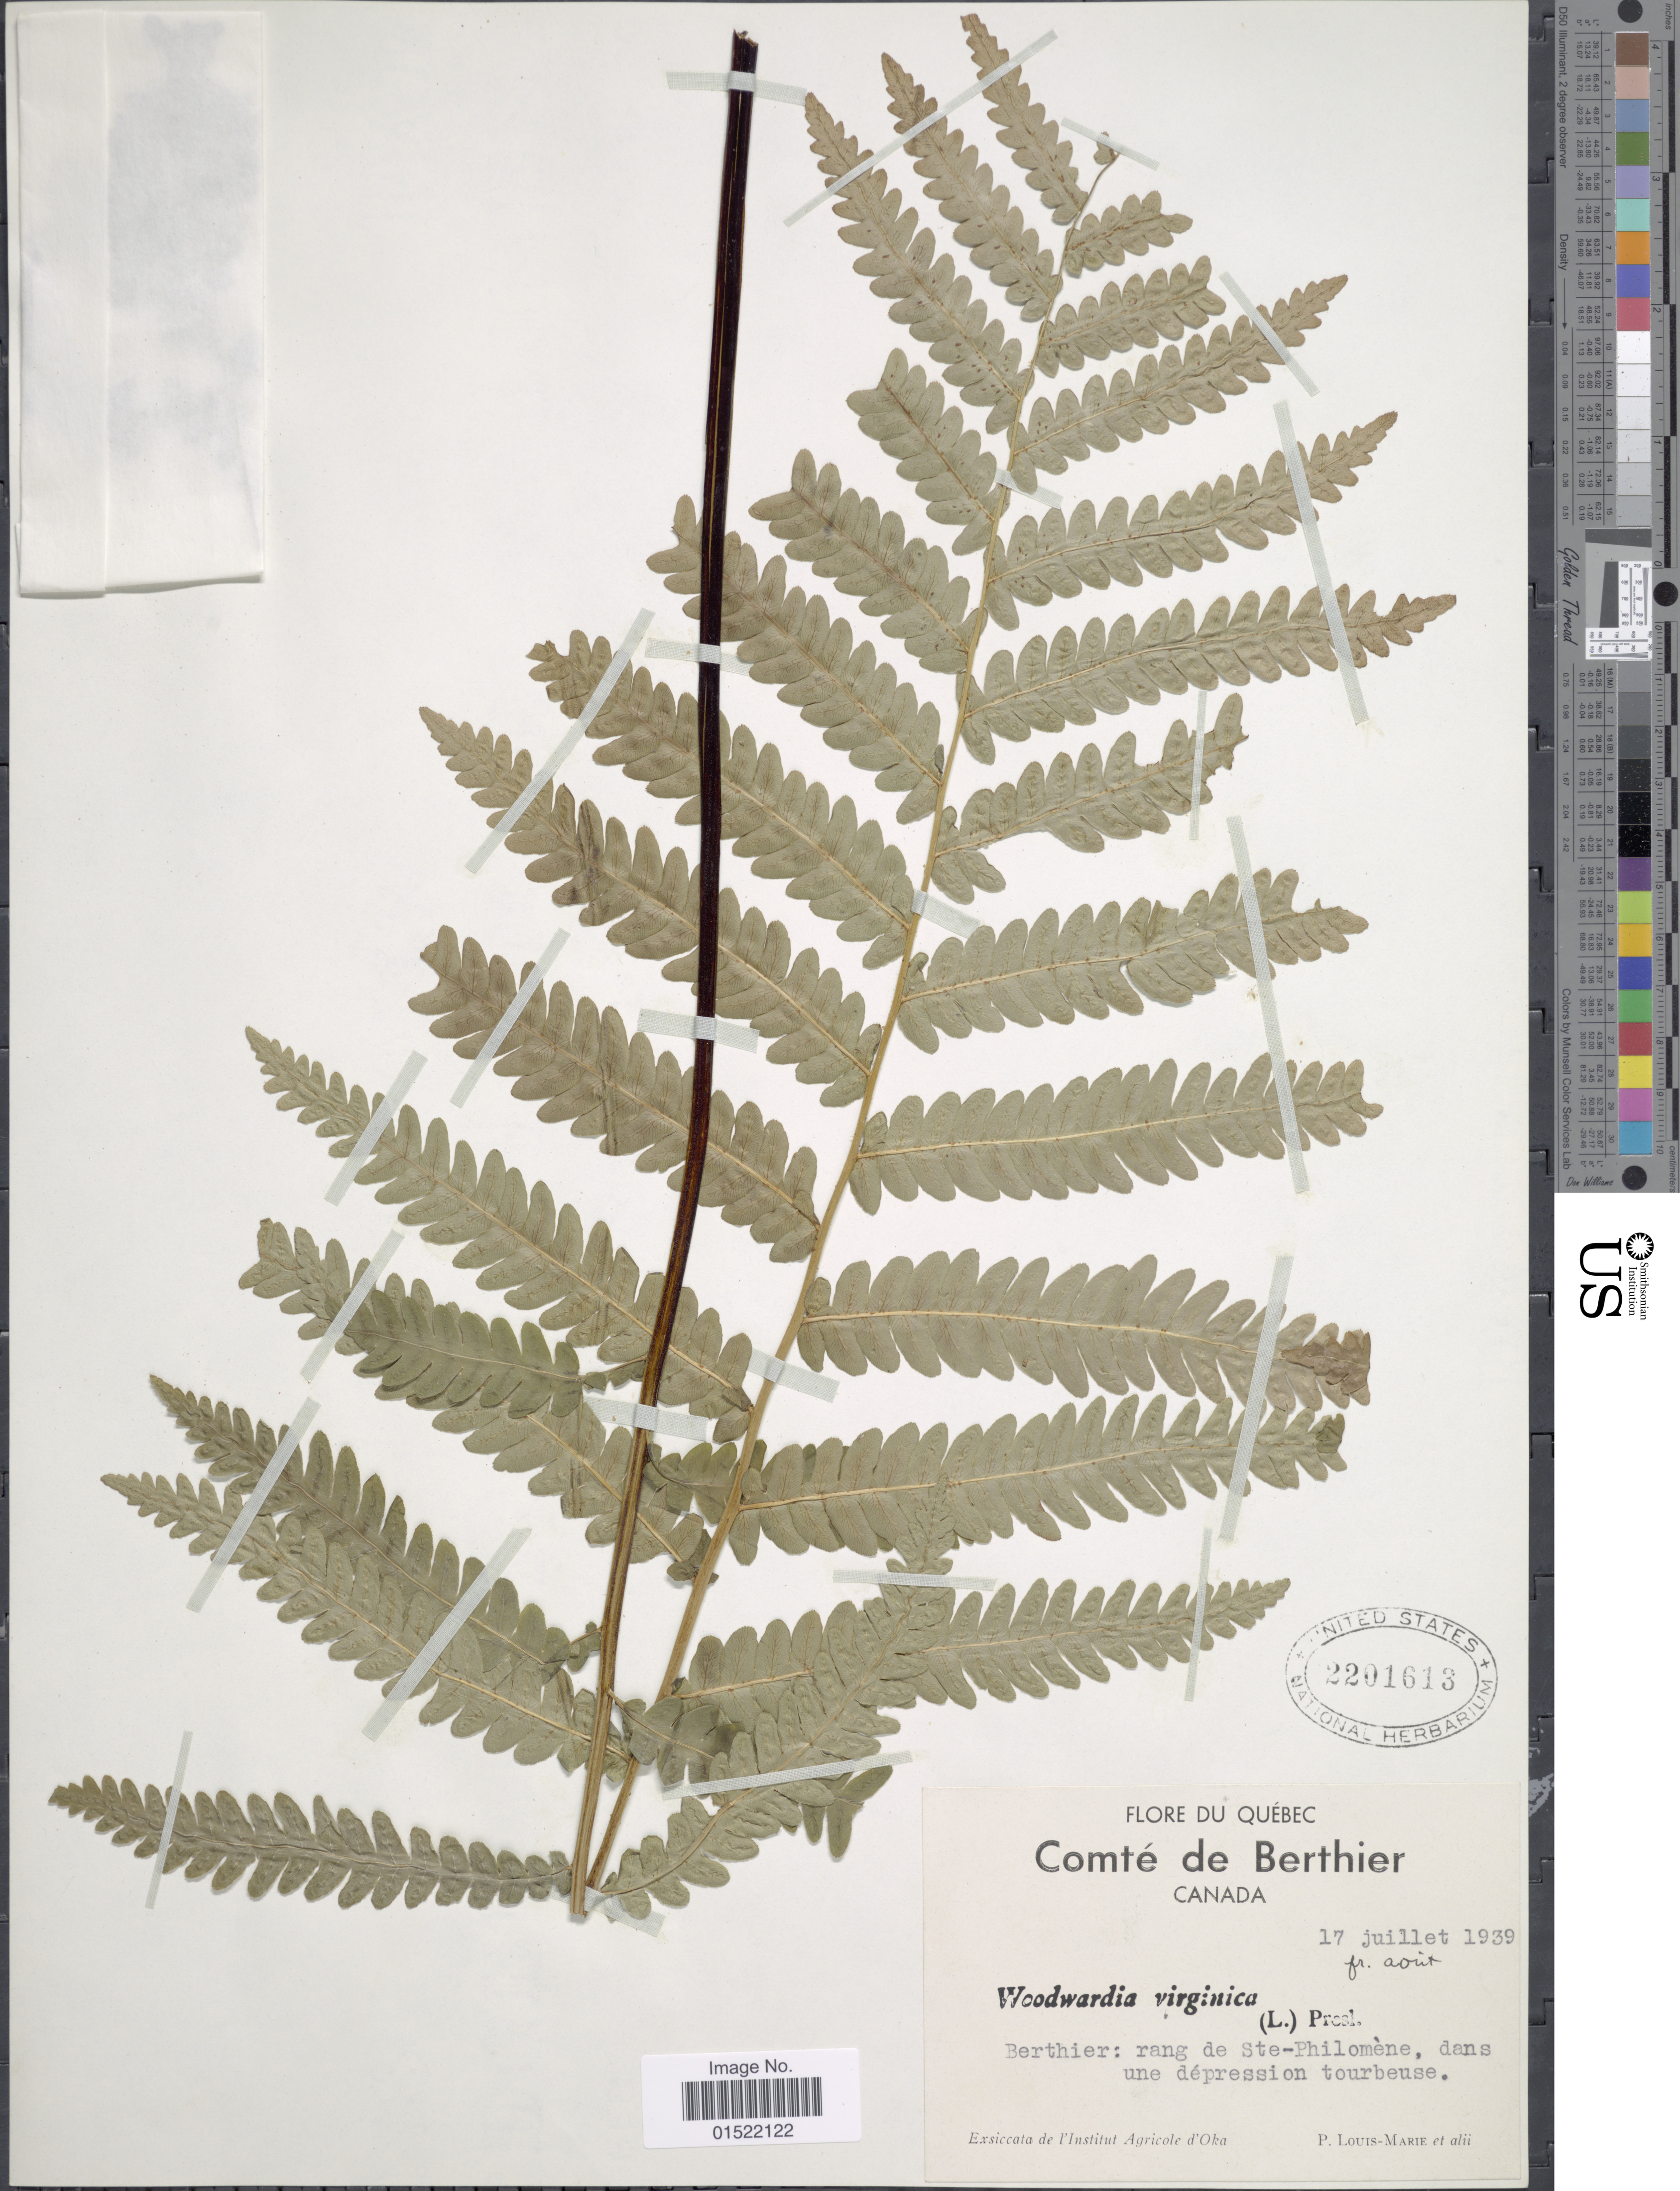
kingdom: Plantae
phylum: Tracheophyta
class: Polypodiopsida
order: Polypodiales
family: Blechnaceae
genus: Woodwardia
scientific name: Woodwardia virginica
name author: (L.) R.M. Sm.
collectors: L.-M. LaLonde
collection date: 1939-07-17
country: Canada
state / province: Quebec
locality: Comte de Berthier: rang de Ste-Philomene, dans une depression tourbeuse,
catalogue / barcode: US 2201613